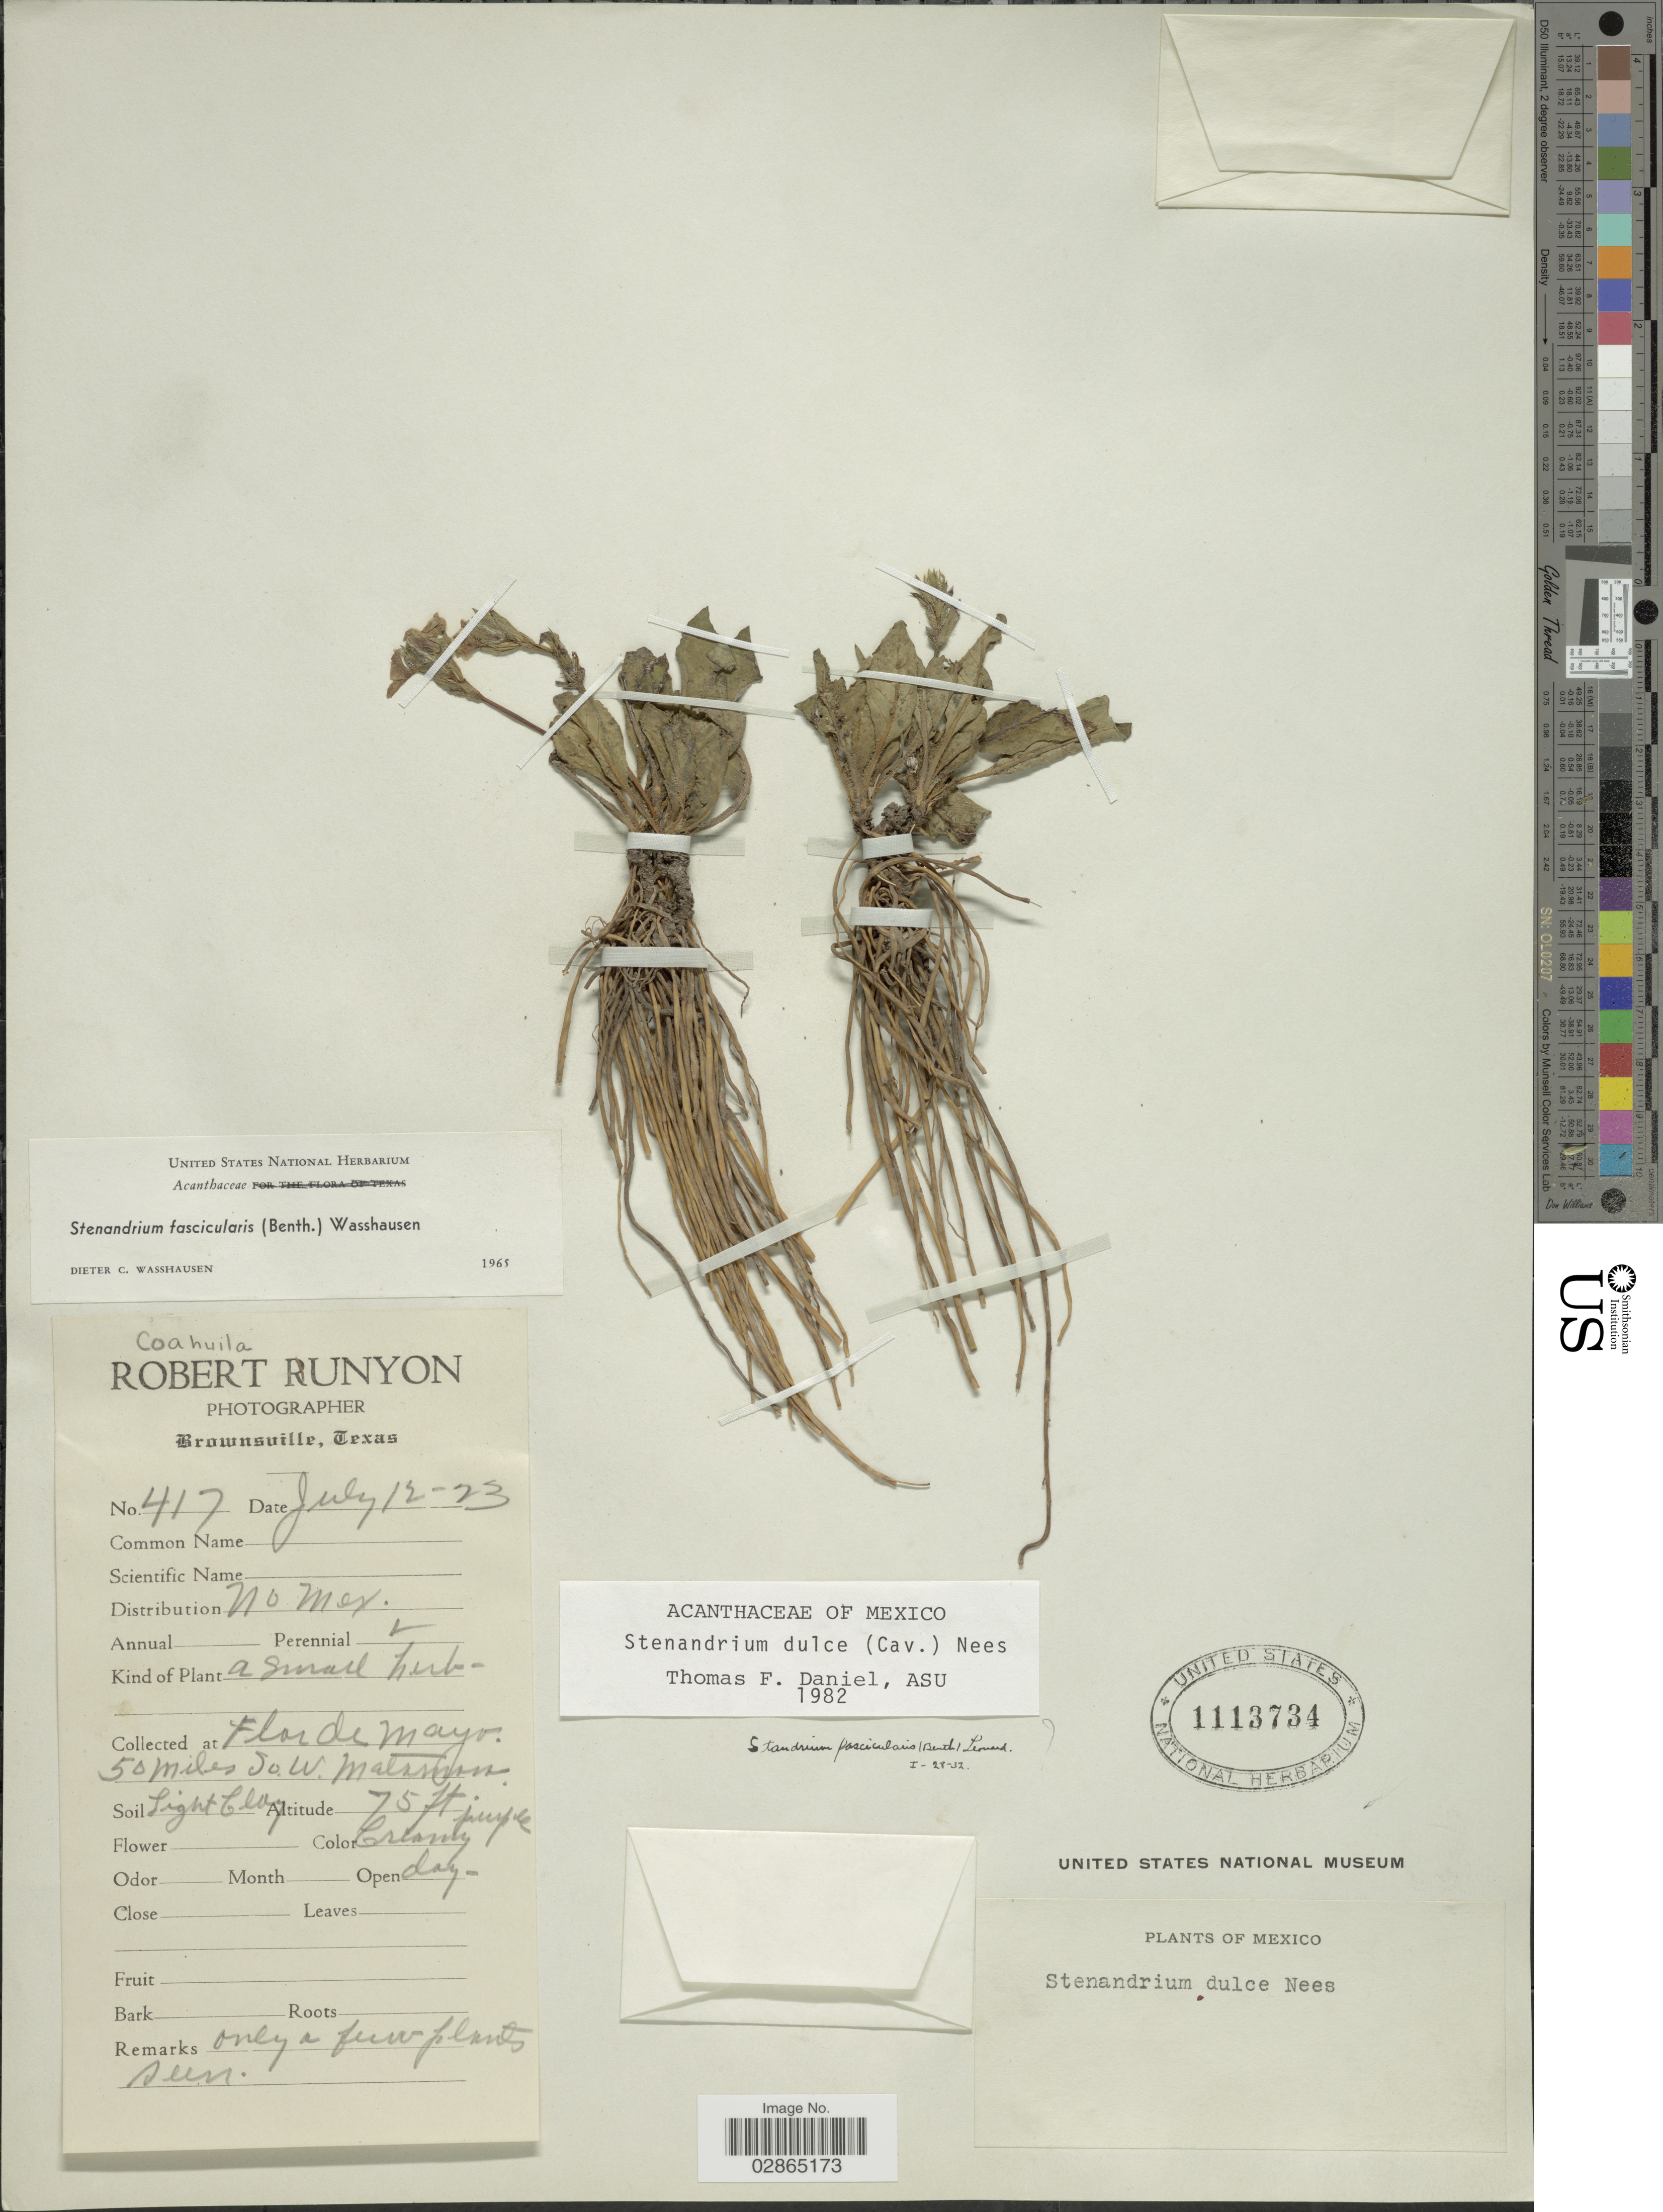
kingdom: Plantae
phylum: Tracheophyta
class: Magnoliopsida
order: Lamiales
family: Acanthaceae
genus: Stenandrium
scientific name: Stenandrium fasciculare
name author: (Benth.) Wassh.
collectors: R. Runyon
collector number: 417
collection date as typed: Transcribed d/m/y: 12/7/23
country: Mexico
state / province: Coahuila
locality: Flor de Mayo 50 miles So W Matamoros [interpreted].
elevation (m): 23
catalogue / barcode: US 1113734